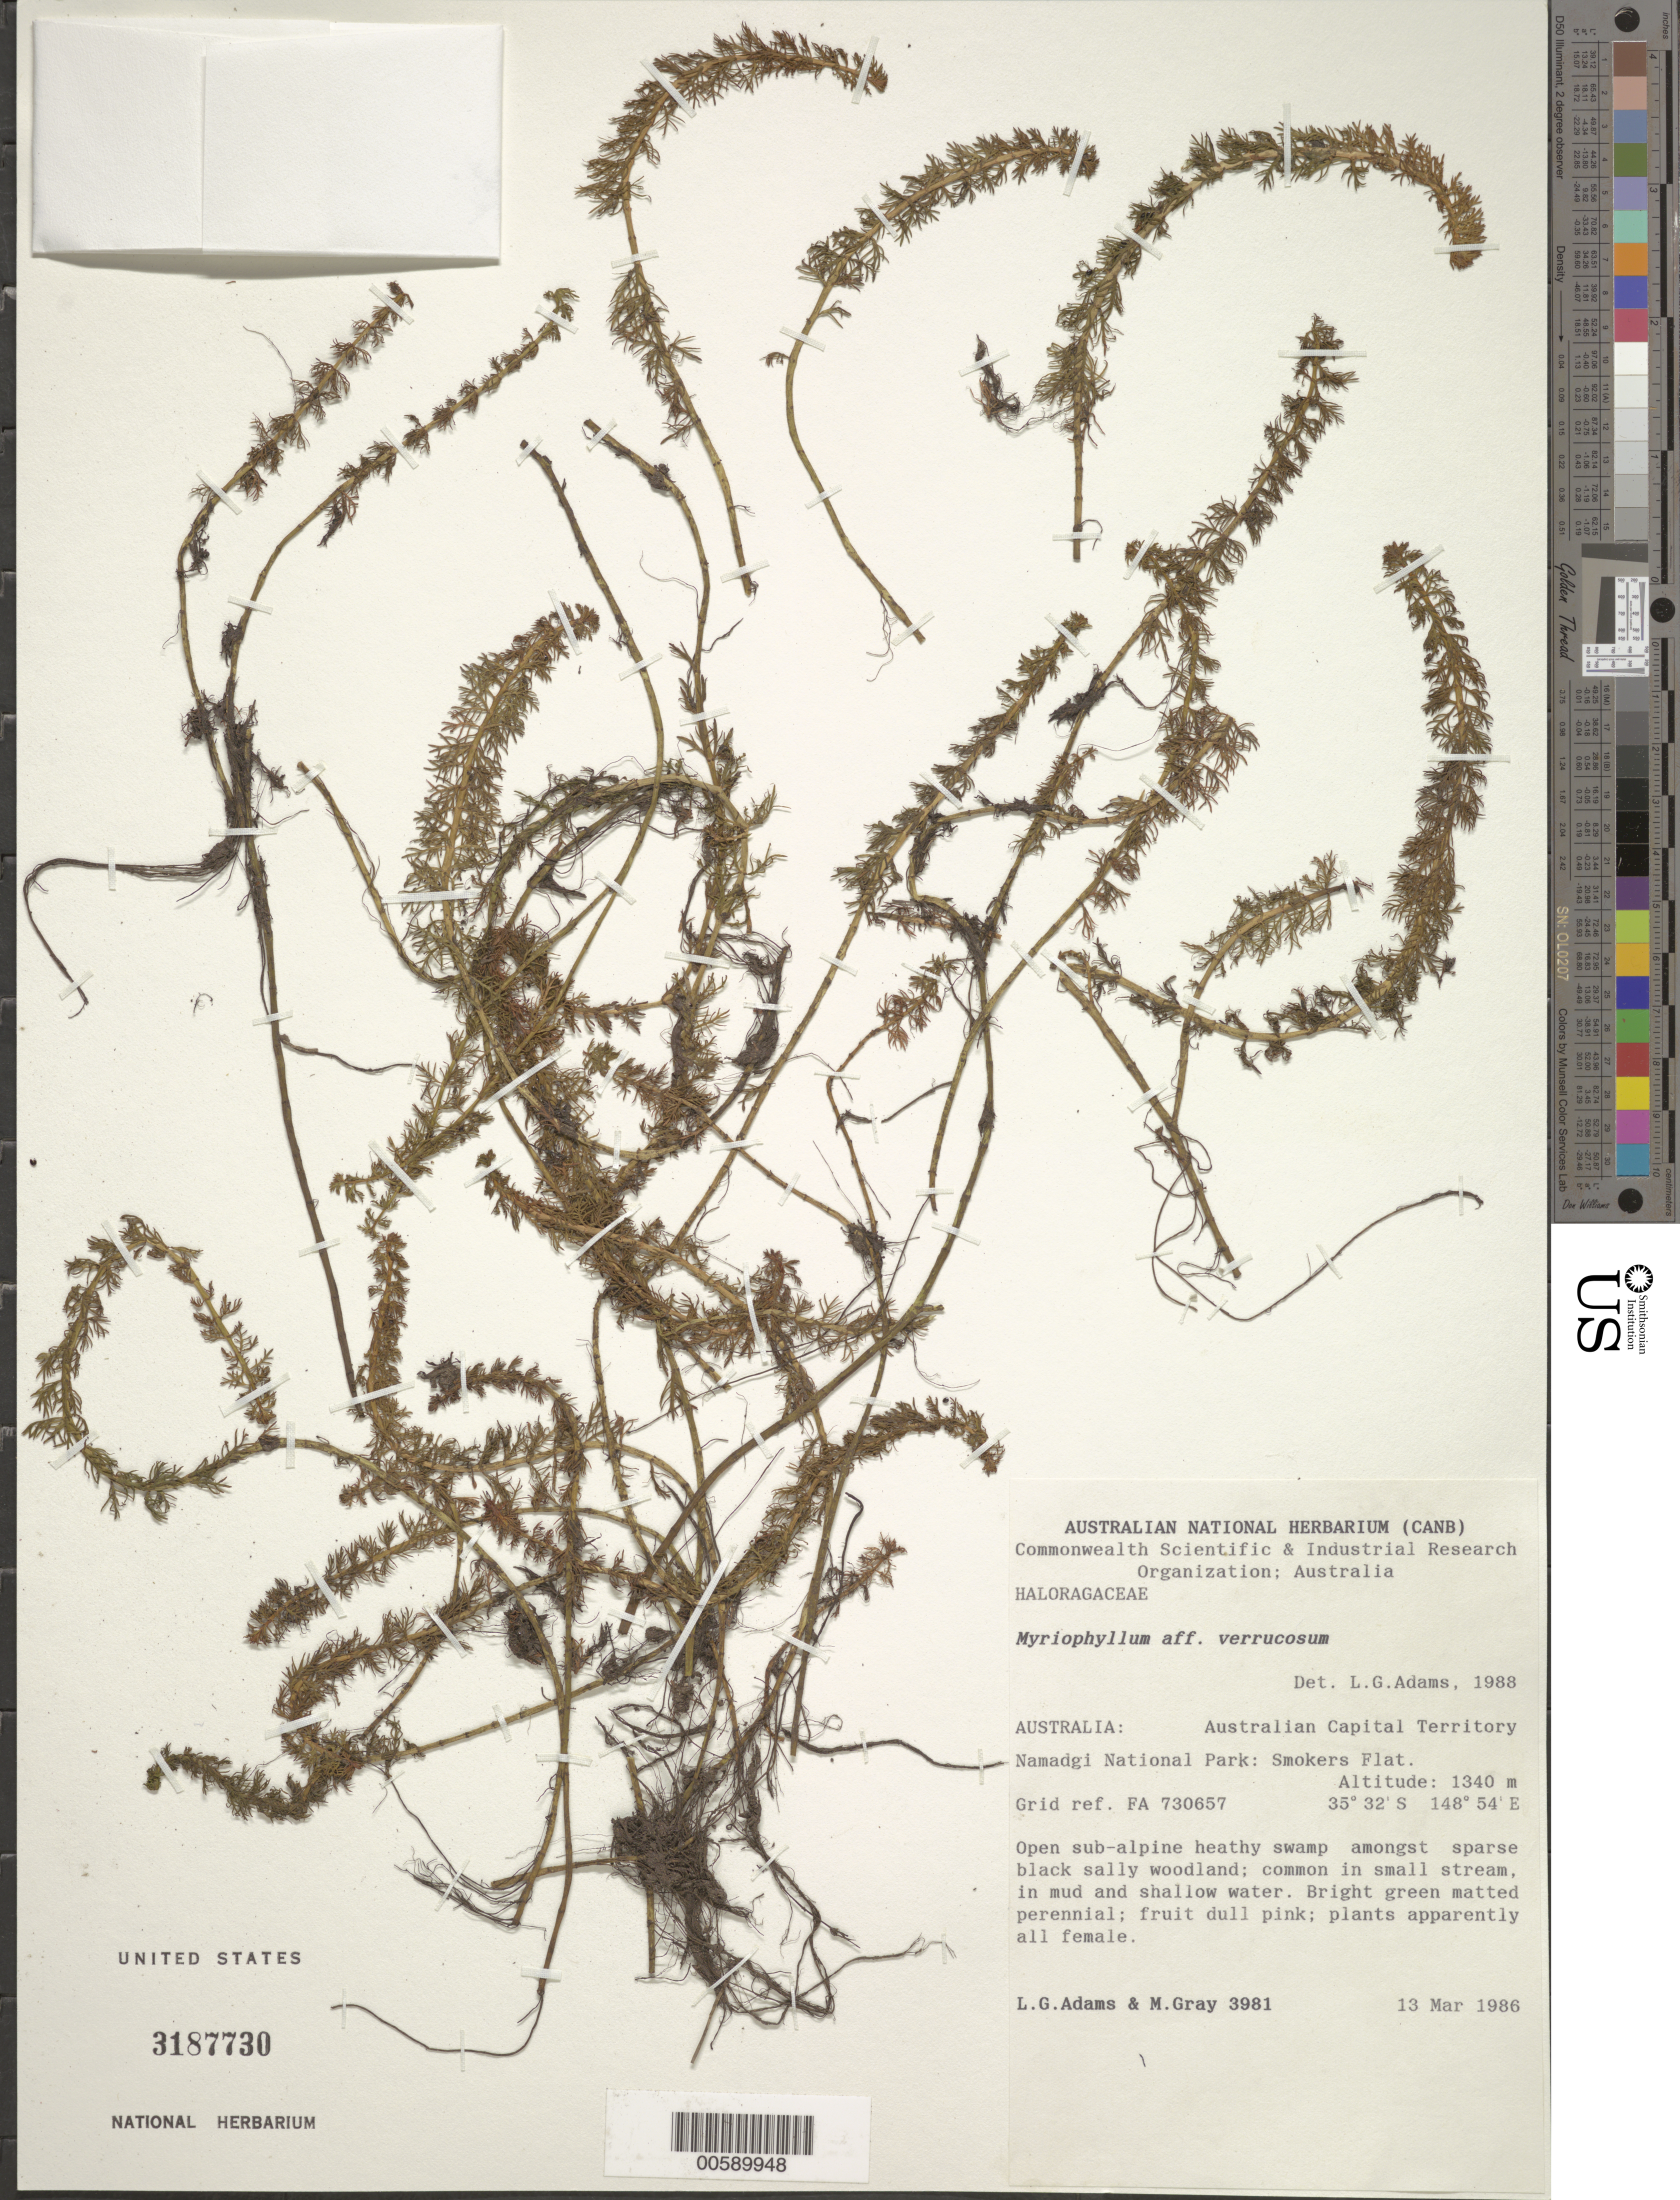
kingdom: Plantae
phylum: Tracheophyta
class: Magnoliopsida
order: Saxifragales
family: Haloragaceae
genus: Myriophyllum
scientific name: Myriophyllum verrucosum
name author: Lindl.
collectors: L. G. Adams & M. Gray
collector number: FA 730657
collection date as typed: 13 Mar 1986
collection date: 1986-03-13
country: Australia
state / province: Australian Capital Territory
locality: Namadgi National Park, Smokers Flat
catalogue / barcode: US 3187730